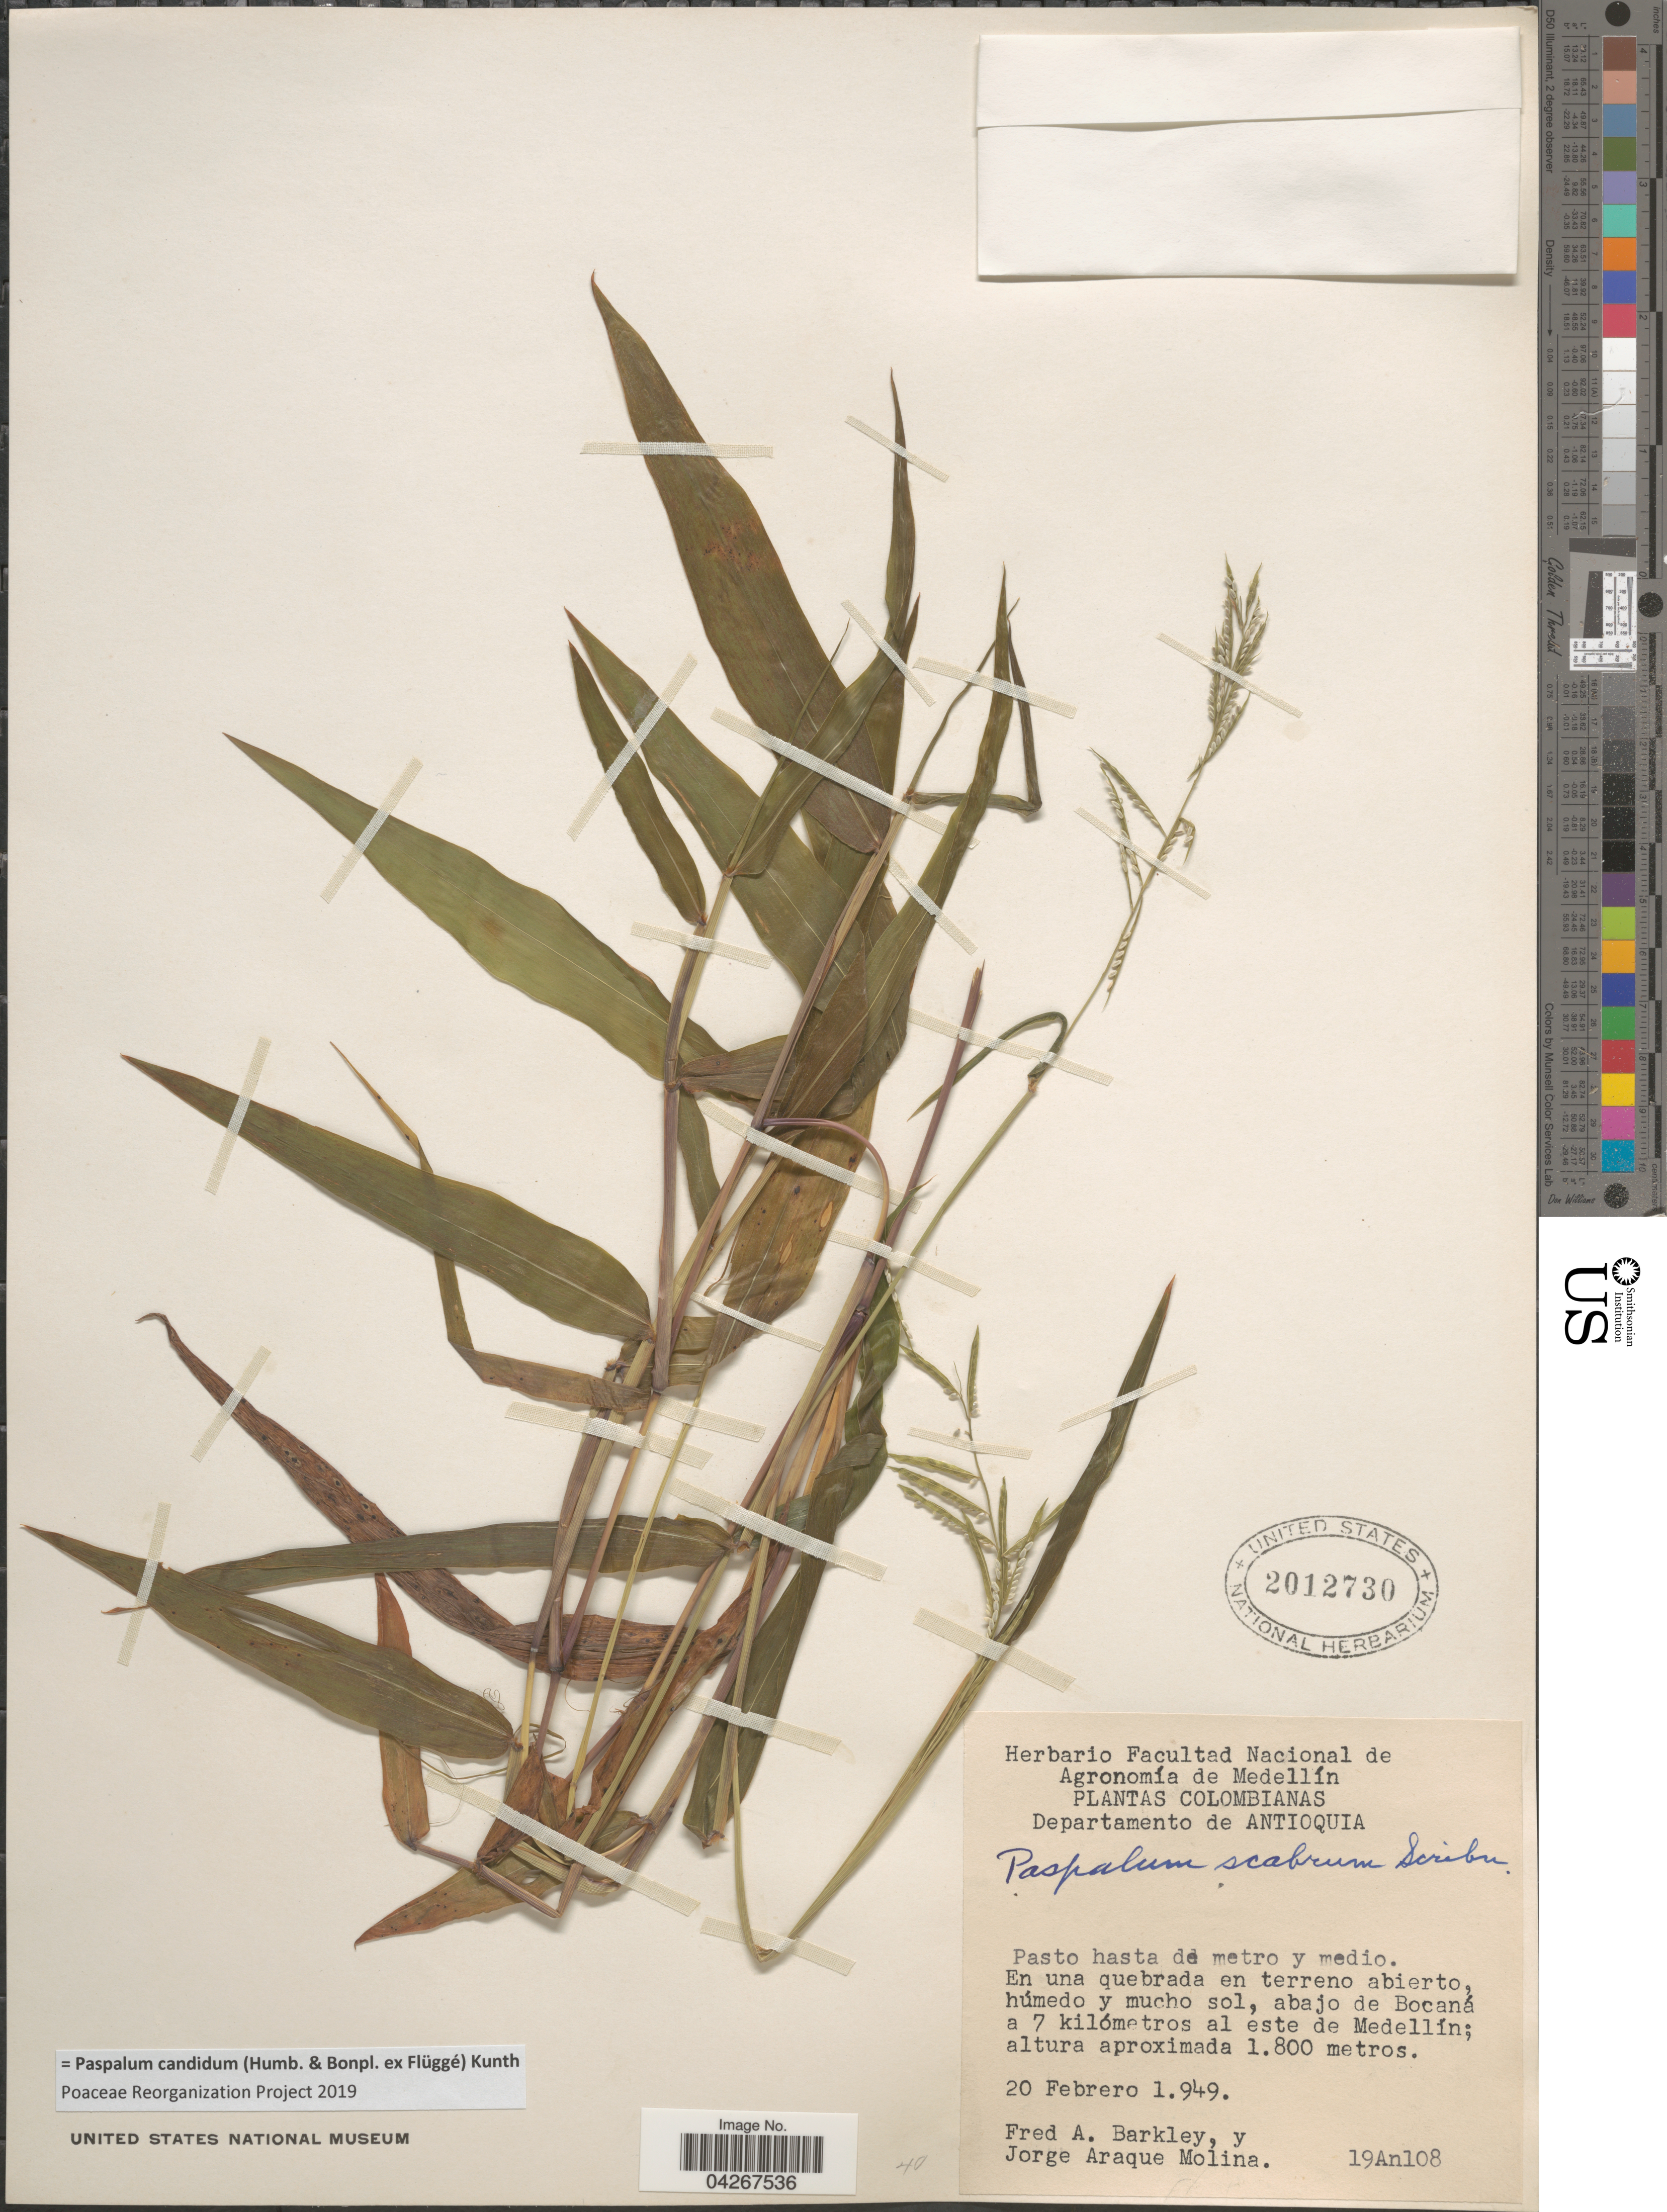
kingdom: Plantae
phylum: Tracheophyta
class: Liliopsida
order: Poales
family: Poaceae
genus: Paspalum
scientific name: Paspalum candidum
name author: (Humb. & Bonpl. ex Fleugge) Kunth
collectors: F. A. Barkley & J. A. Molina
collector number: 19An108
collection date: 1949-02-20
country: Colombia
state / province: Antioquia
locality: En una quebrada en terreno abierto, húmedo y mucho sol, abajo de Boconá a 7 kilómetros al este de Medellín.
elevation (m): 1800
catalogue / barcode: US 2012730